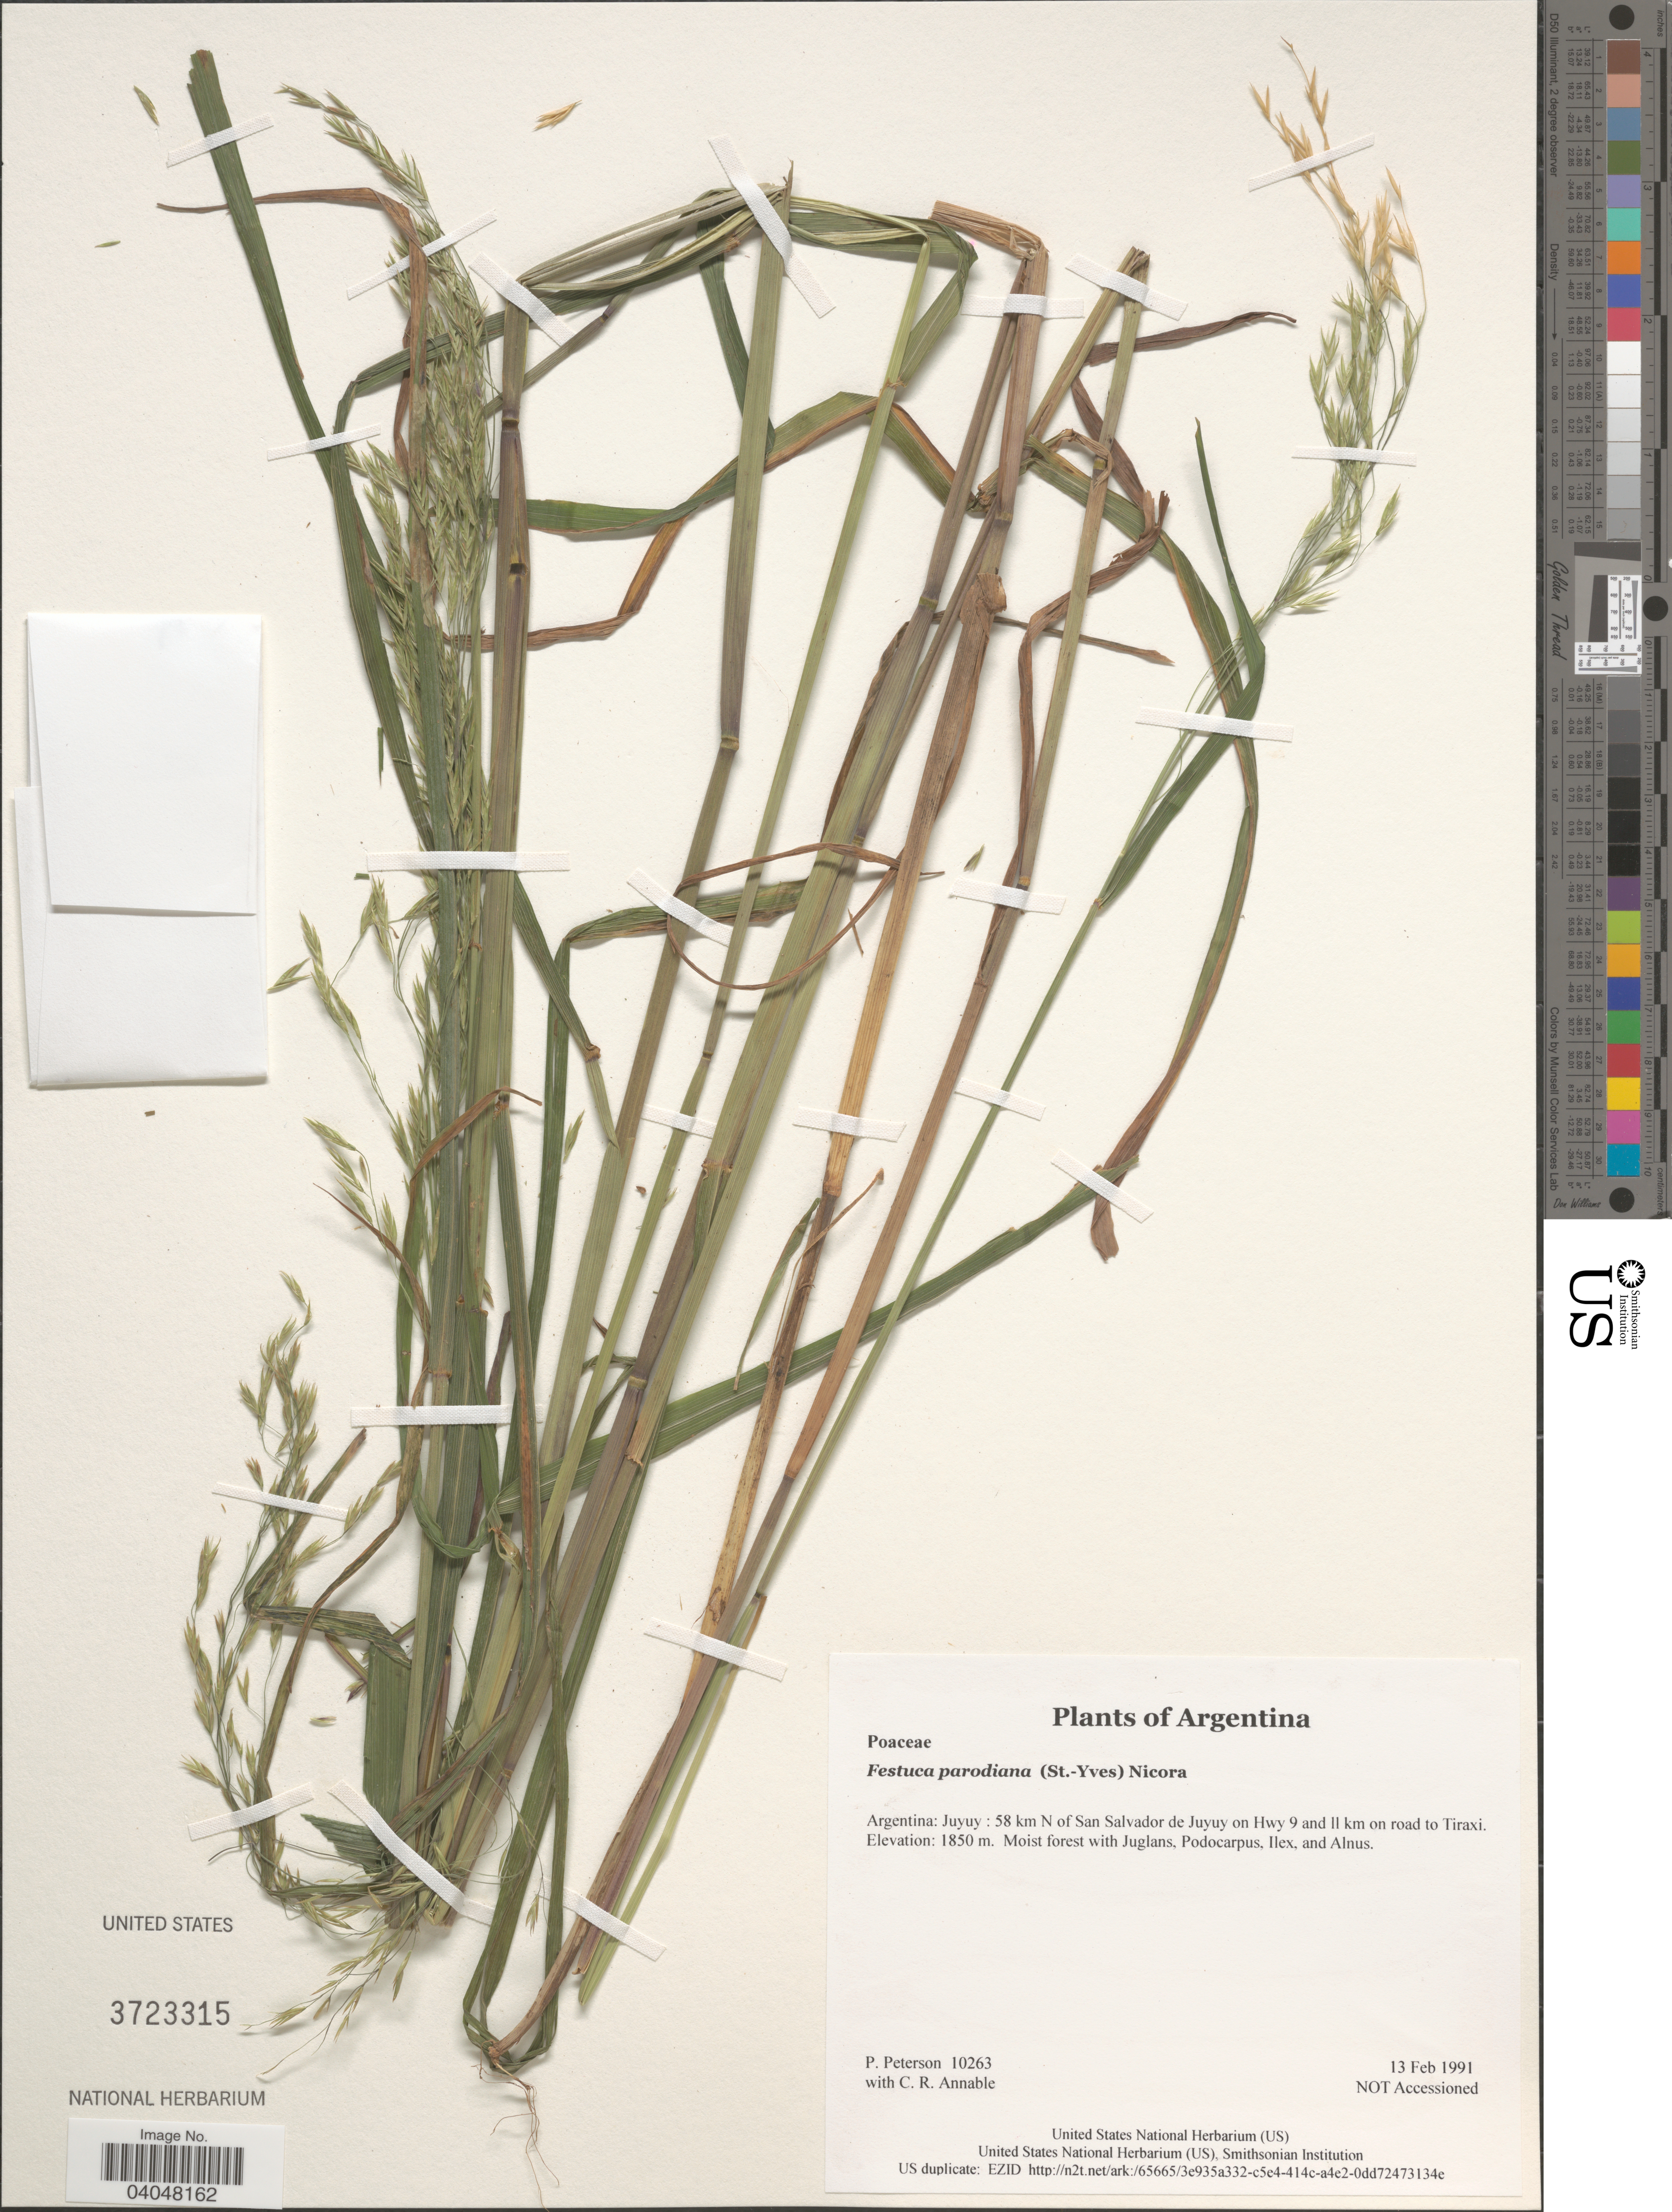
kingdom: Plantae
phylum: Tracheophyta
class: Liliopsida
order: Poales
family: Poaceae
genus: Festuca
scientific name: Festuca parodiana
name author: (St.-Yves) Nicora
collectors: P. Peterson & C. R. Annable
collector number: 10263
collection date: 1991-02-13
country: Argentina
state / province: Jujuy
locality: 58 km N of San Salvador de Jujuy on Hwy 9 and 11 km on road to Tiraxi.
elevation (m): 1850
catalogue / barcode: US 3723315